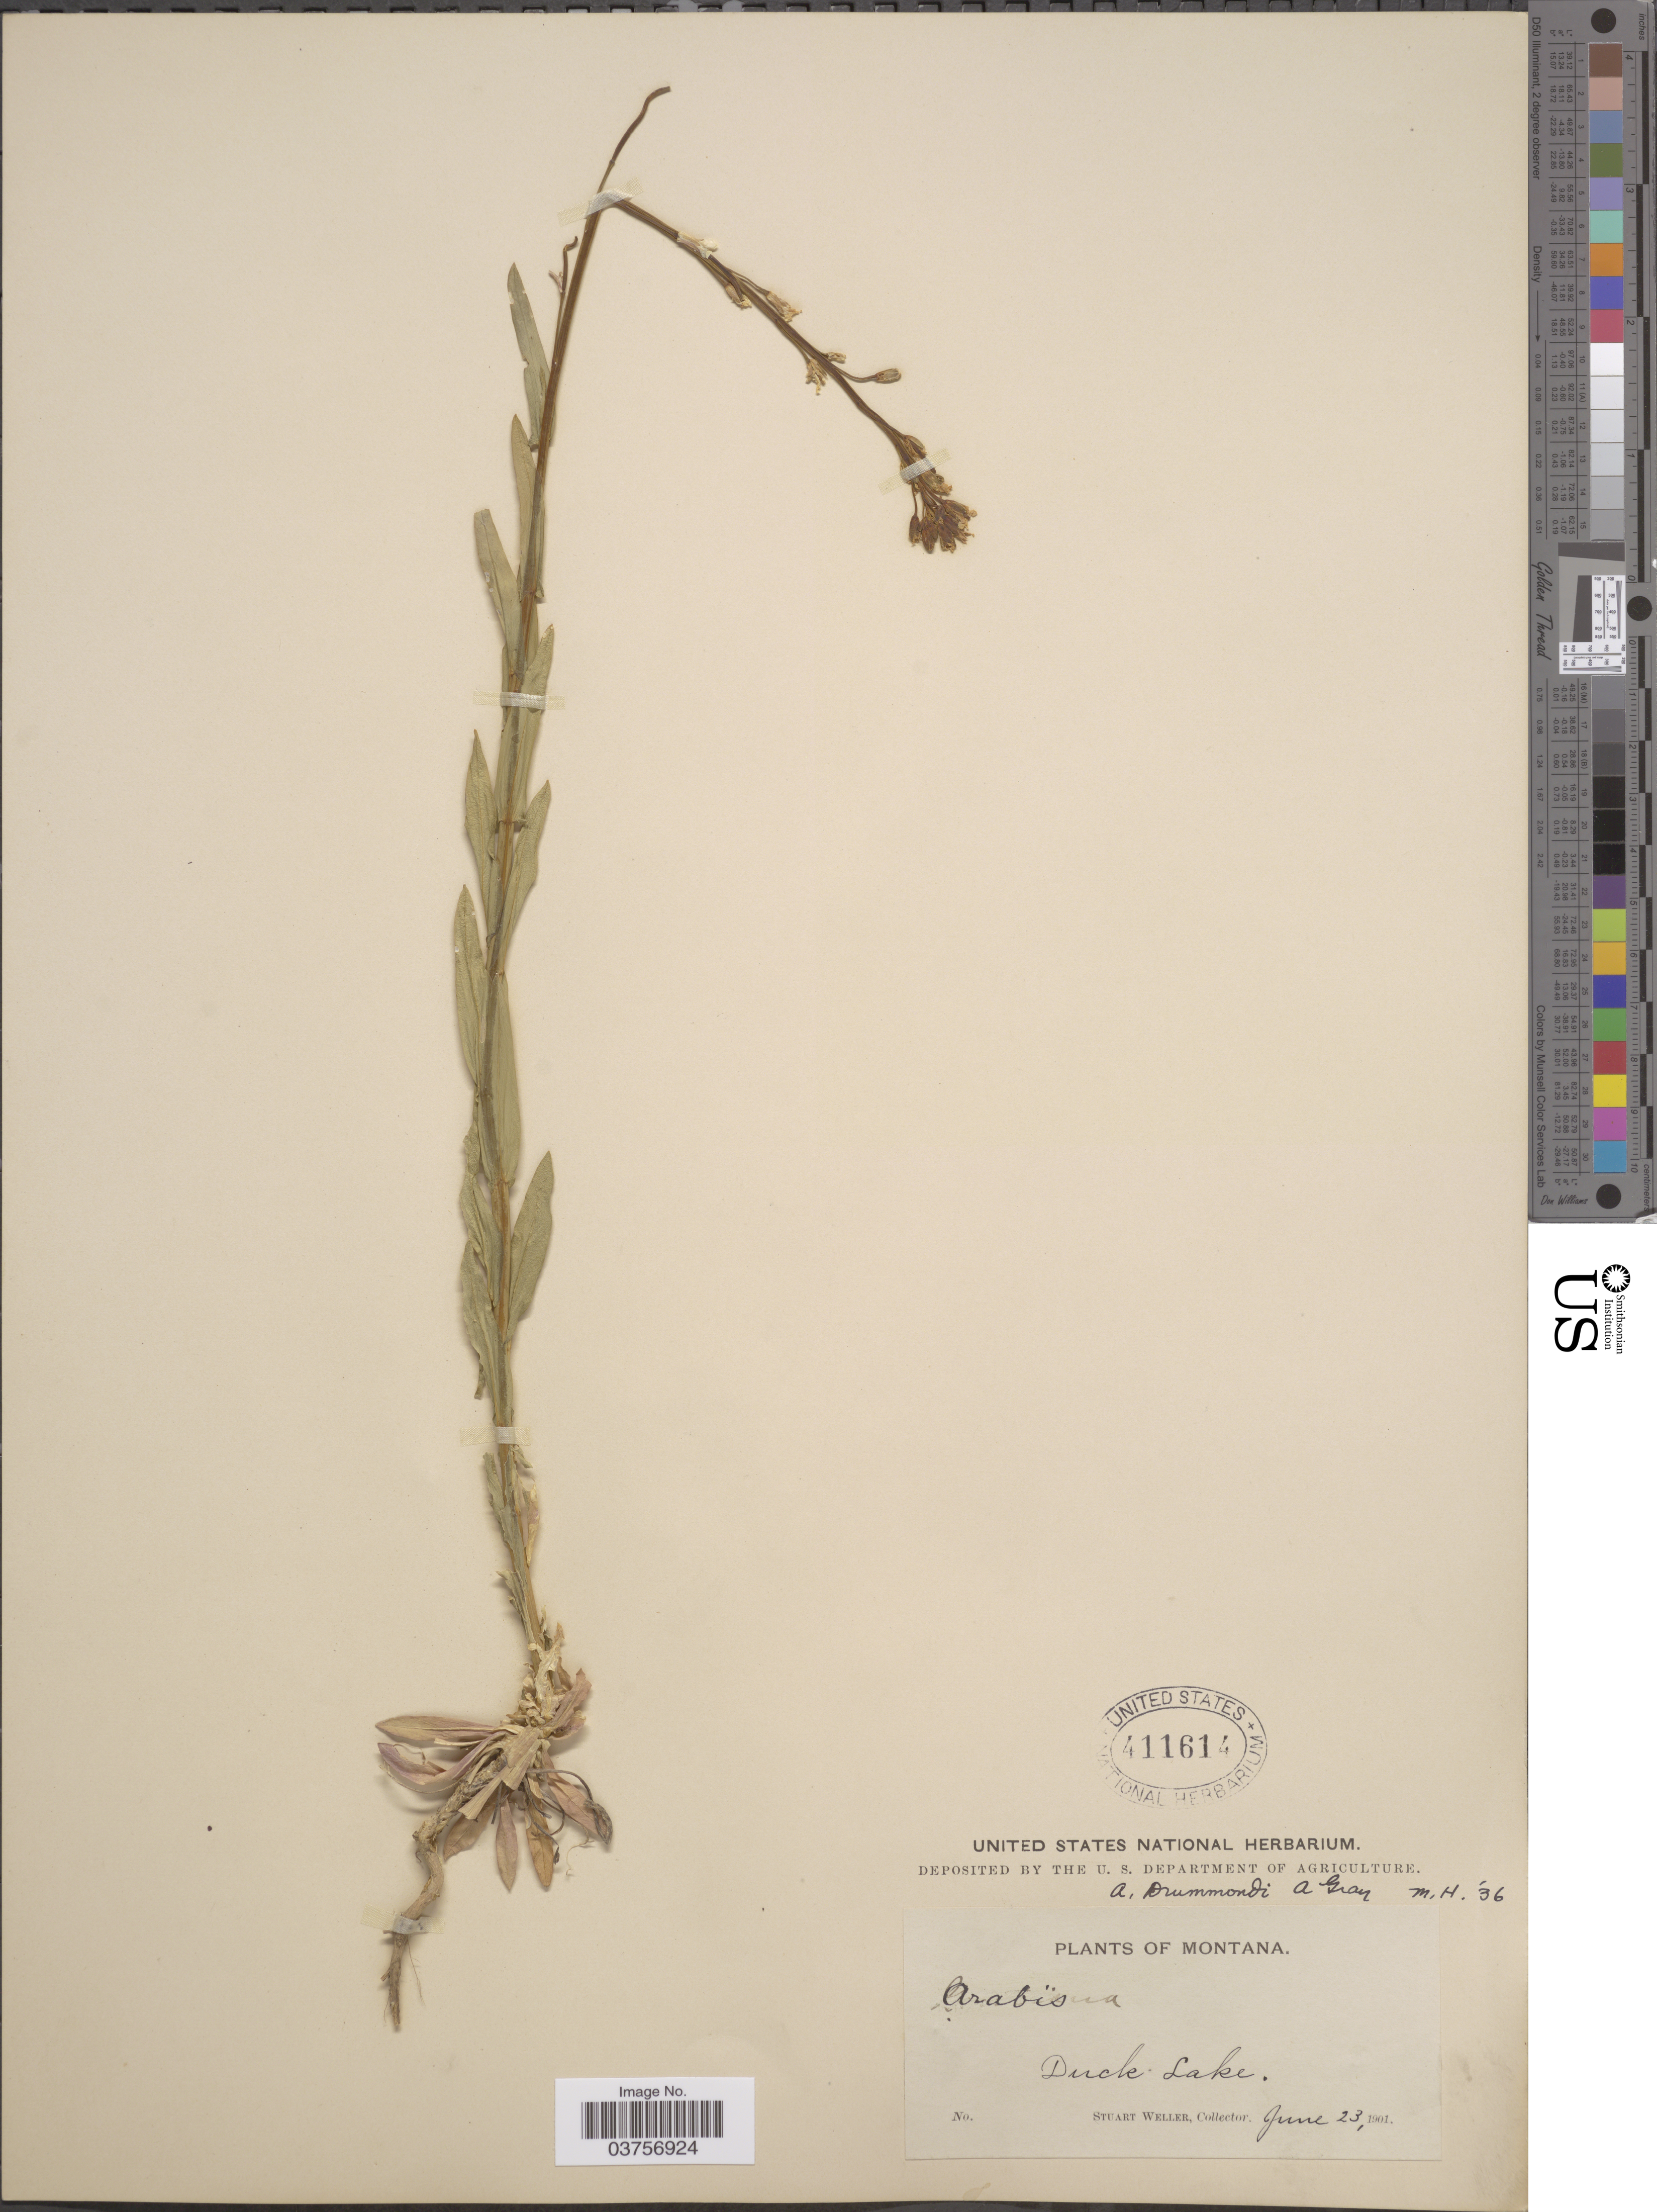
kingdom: Plantae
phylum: Tracheophyta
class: Magnoliopsida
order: Brassicales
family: Brassicaceae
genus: Arabis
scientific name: Arabis drummondii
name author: A. Gray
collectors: S. Weller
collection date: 1901-06-23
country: United States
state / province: Montana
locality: Duck Lake.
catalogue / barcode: US 411614